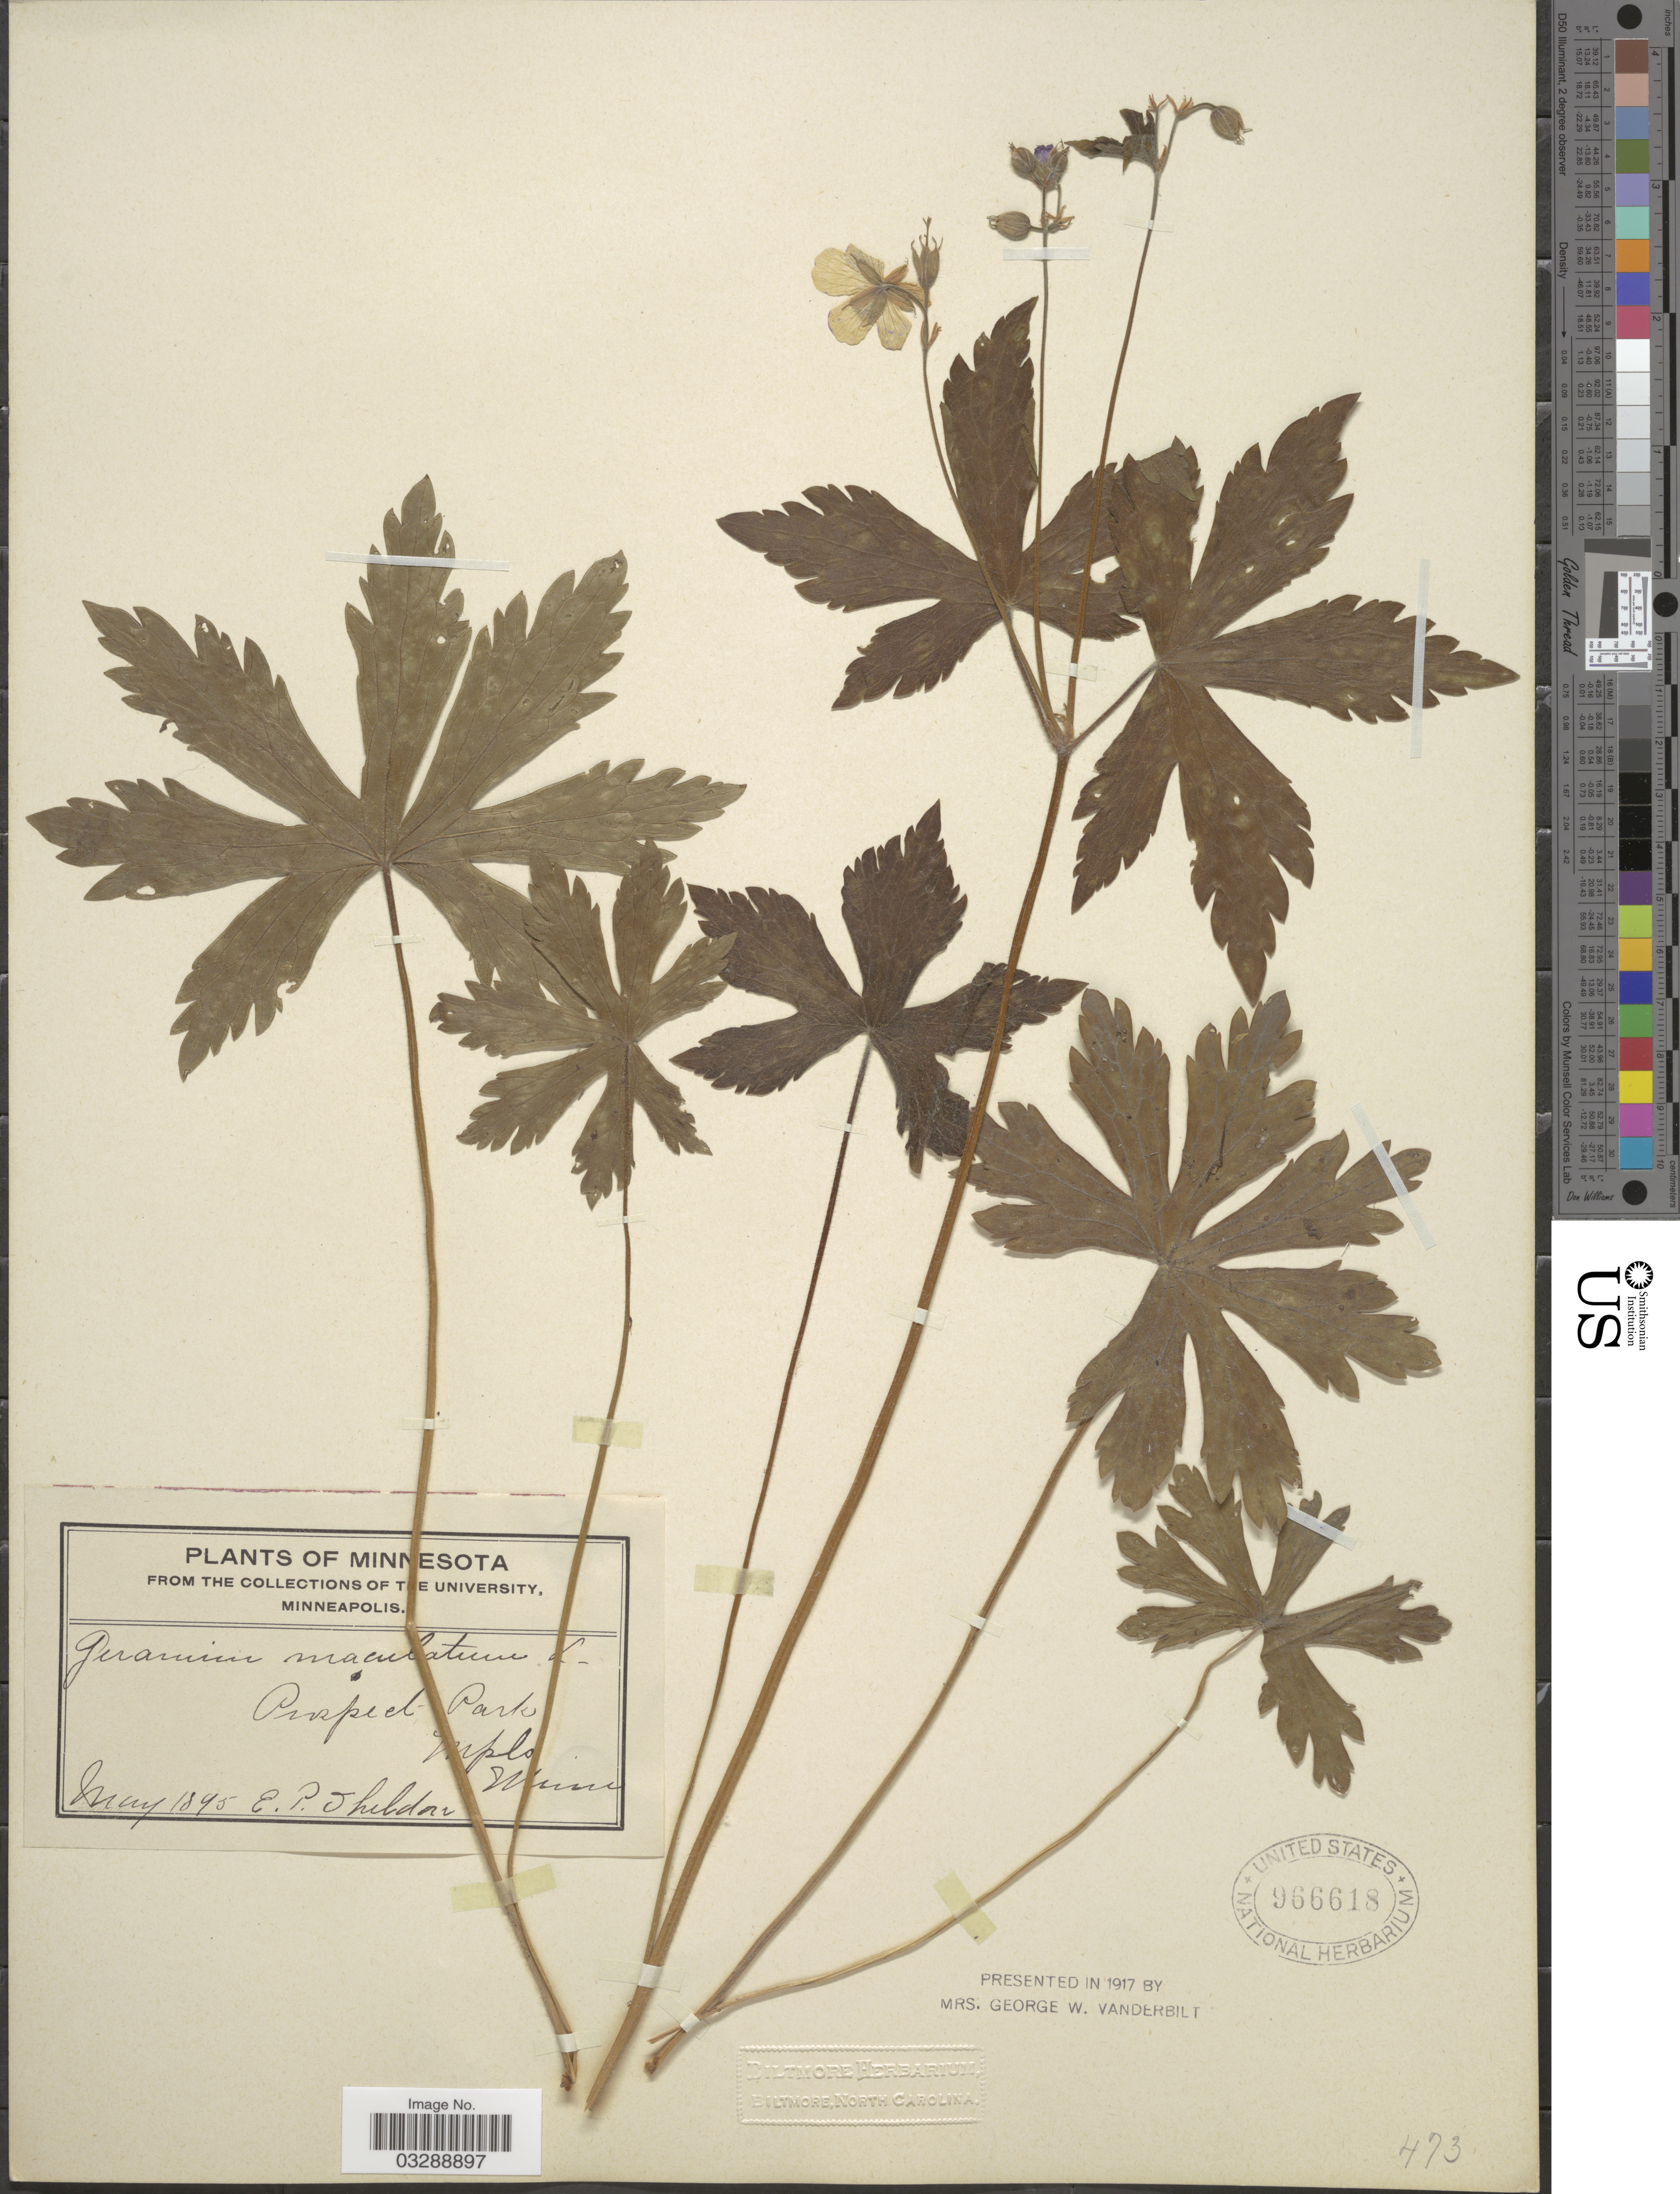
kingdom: Plantae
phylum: Tracheophyta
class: Magnoliopsida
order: Geraniales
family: Geraniaceae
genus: Geranium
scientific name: Geranium maculatum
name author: L.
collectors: E. P. Sheldon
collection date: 1895-05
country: United States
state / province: Minnesota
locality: Prospect Park. Mpls.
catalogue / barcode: US 966618